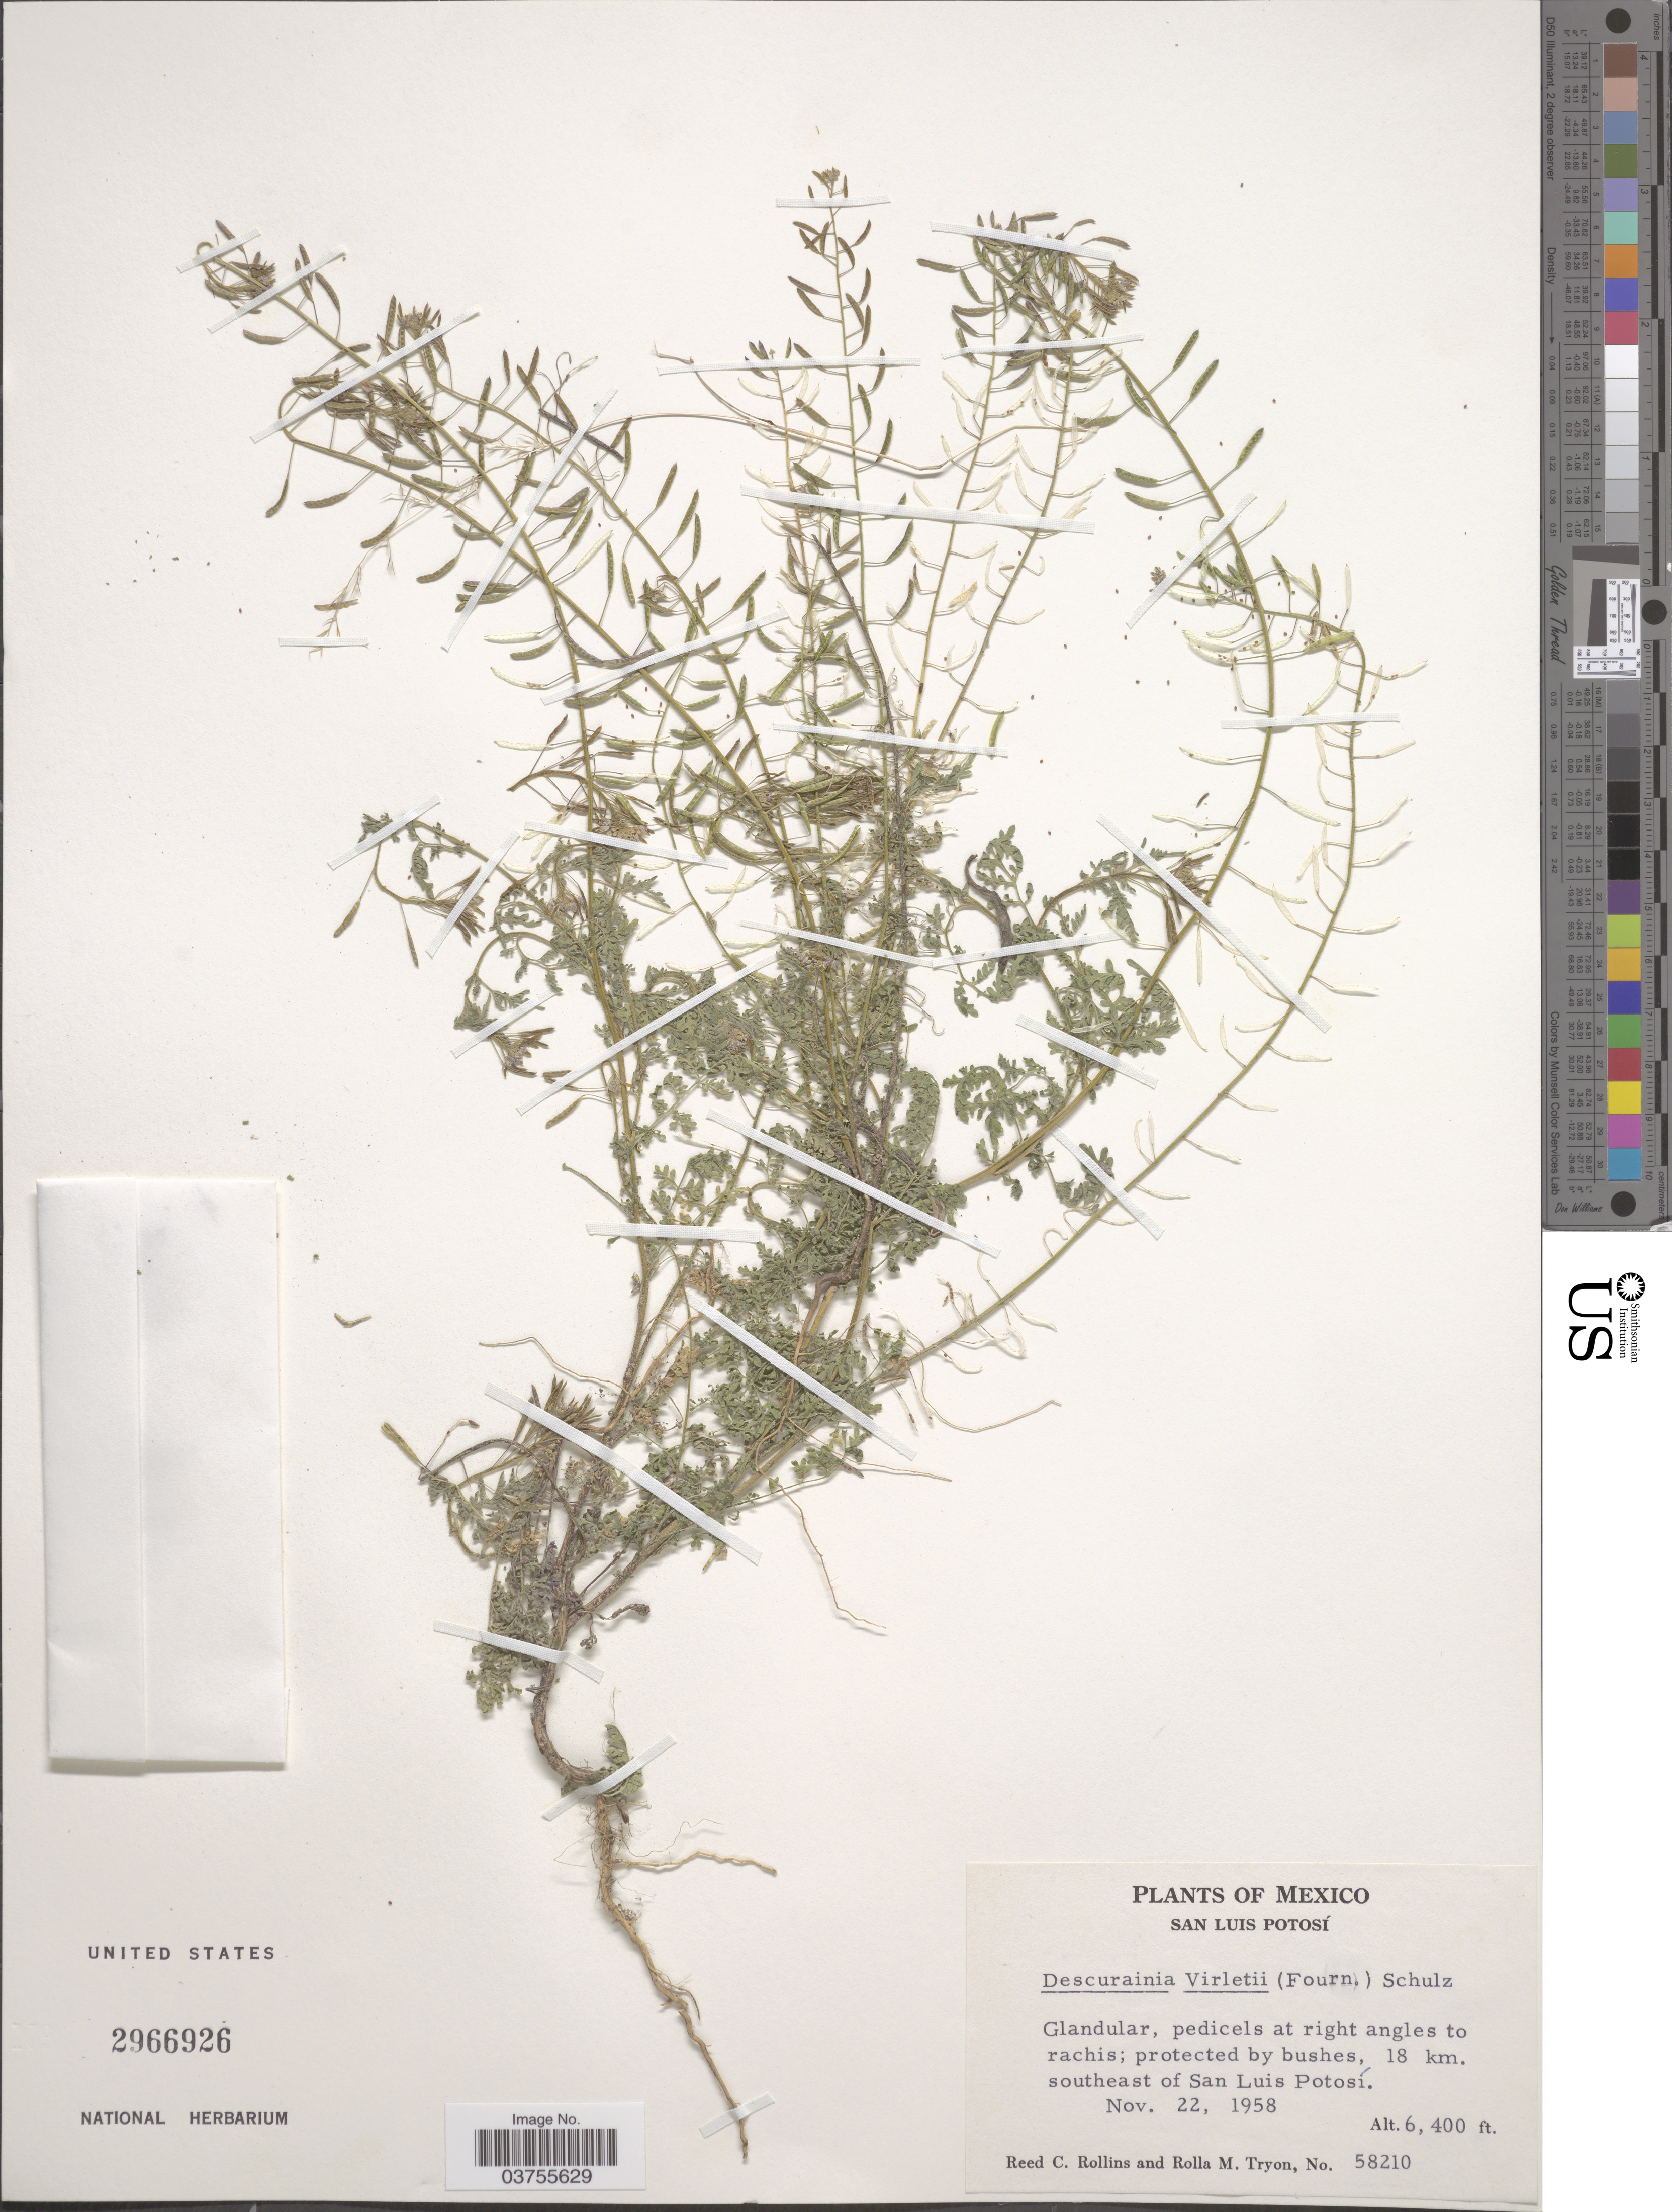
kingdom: Plantae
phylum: Tracheophyta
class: Magnoliopsida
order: Brassicales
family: Brassicaceae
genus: Descurainia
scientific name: Descurainia virletii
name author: (E. Fourn.) O.E. Schulz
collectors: R. C. Rollins & R. M. Tryon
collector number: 58210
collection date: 1958-11-22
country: Mexico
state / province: San Luis Potosí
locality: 18 km. southeast of San Luis Potosí.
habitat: protected by bushes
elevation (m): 1951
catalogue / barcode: US 2966926